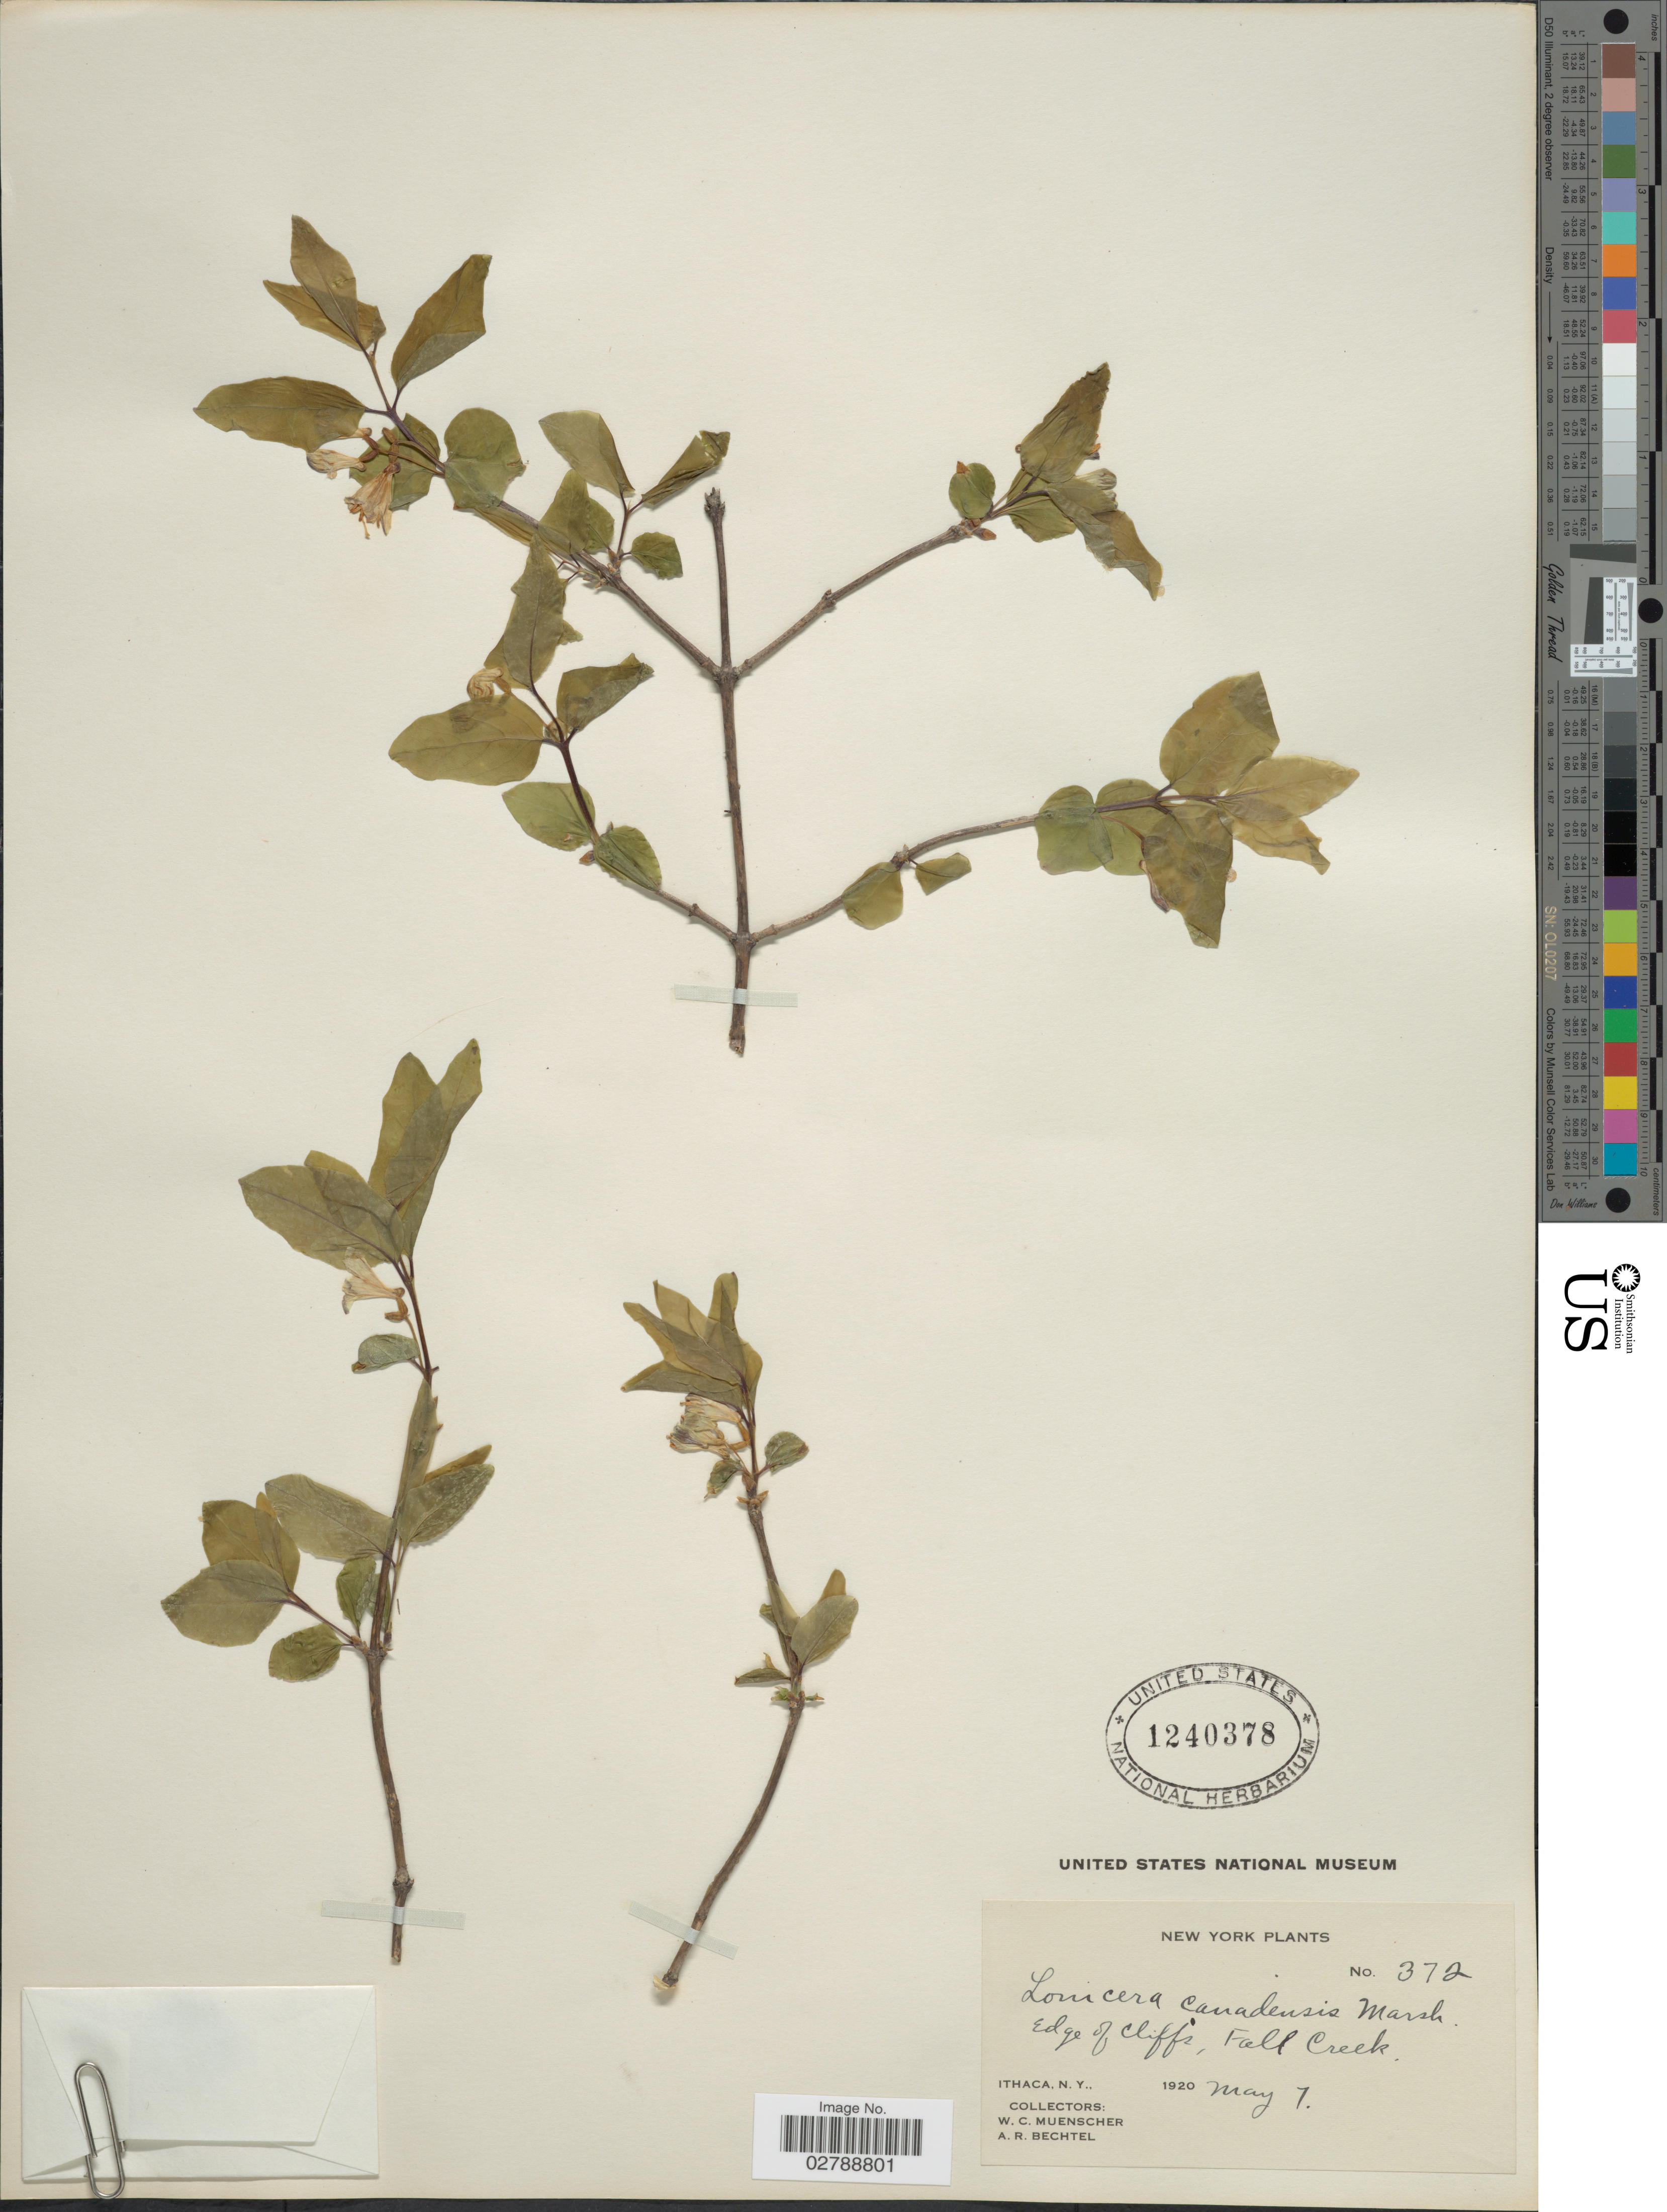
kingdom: Plantae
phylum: Tracheophyta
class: Magnoliopsida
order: Dipsacales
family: Caprifoliaceae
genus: Lonicera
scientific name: Lonicera canadensis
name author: Bartram & W. Bartram ex Marshall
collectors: W. Muenscher & A. Bechtel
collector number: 372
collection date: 1920-05-07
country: United States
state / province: New York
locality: Edge of Cliffs, Fall Creek. Ithaca.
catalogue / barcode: US 1240378